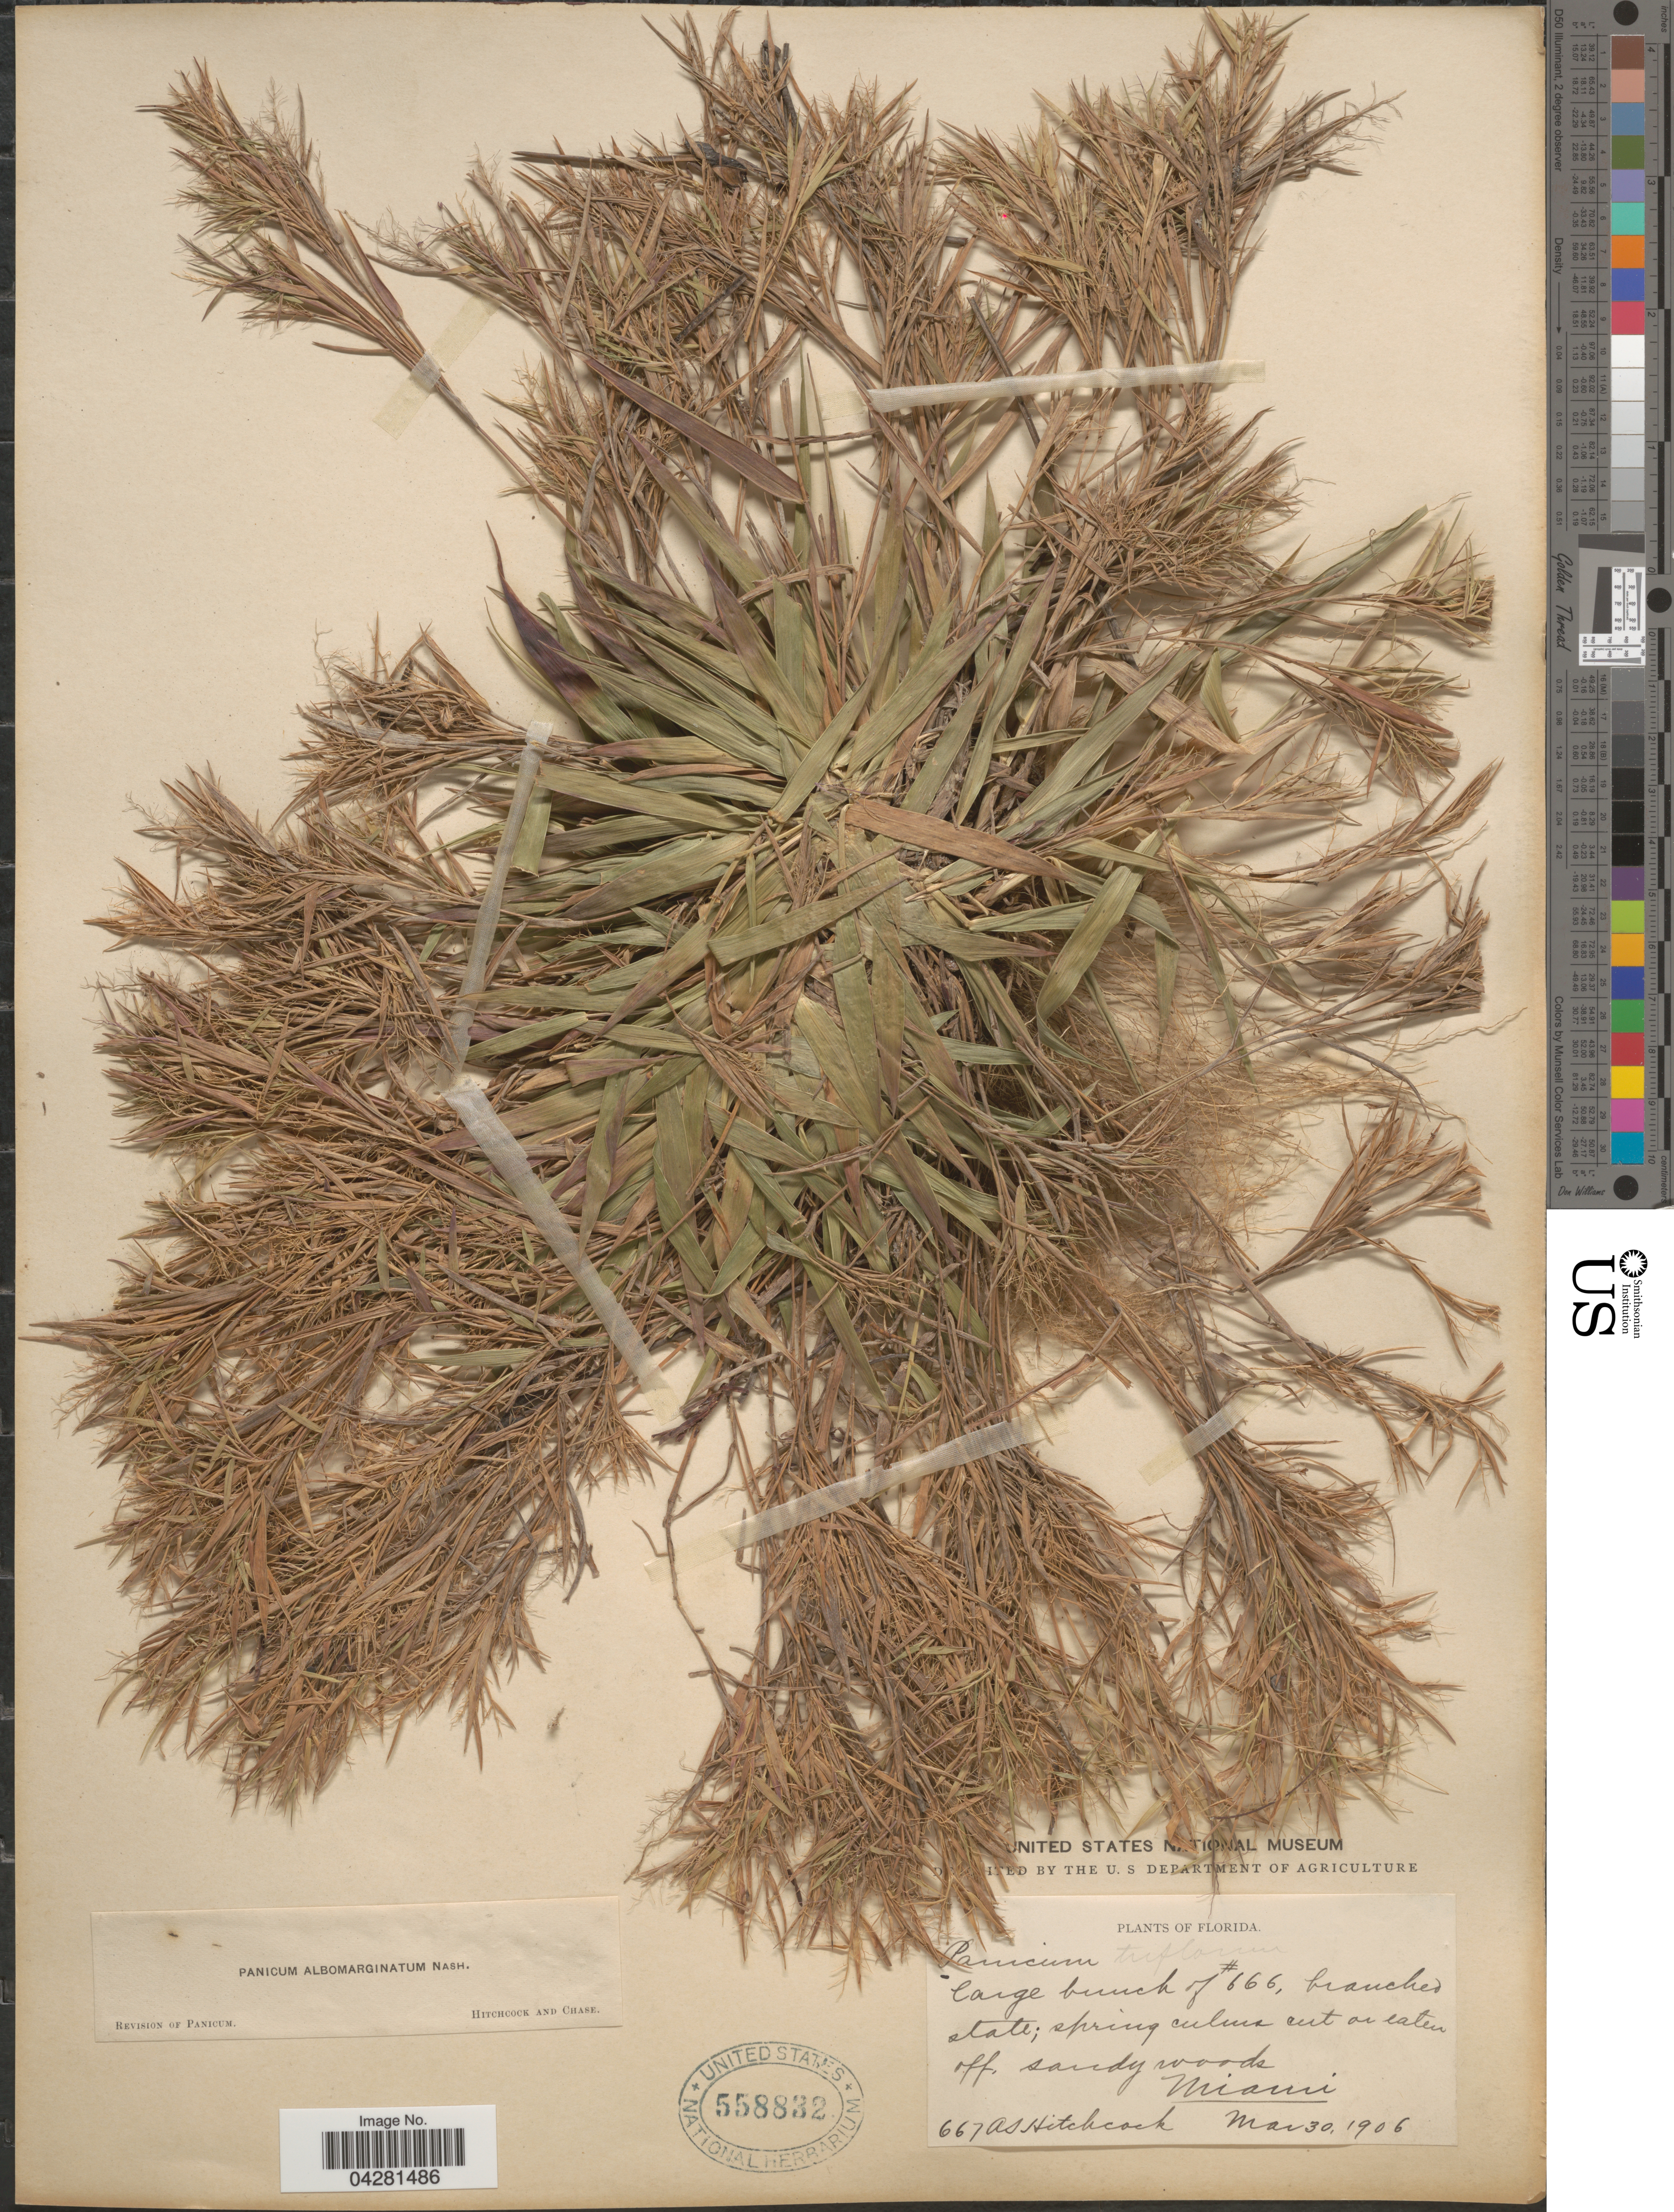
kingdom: Plantae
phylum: Tracheophyta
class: Liliopsida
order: Poales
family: Poaceae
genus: Dichanthelium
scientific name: Dichanthelium dichotomum var. unciphyllum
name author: (Trin.) Davidse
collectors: A. S. Hitchcock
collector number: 667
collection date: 1906-03-30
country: United States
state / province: Florida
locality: Miami.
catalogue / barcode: US 558832